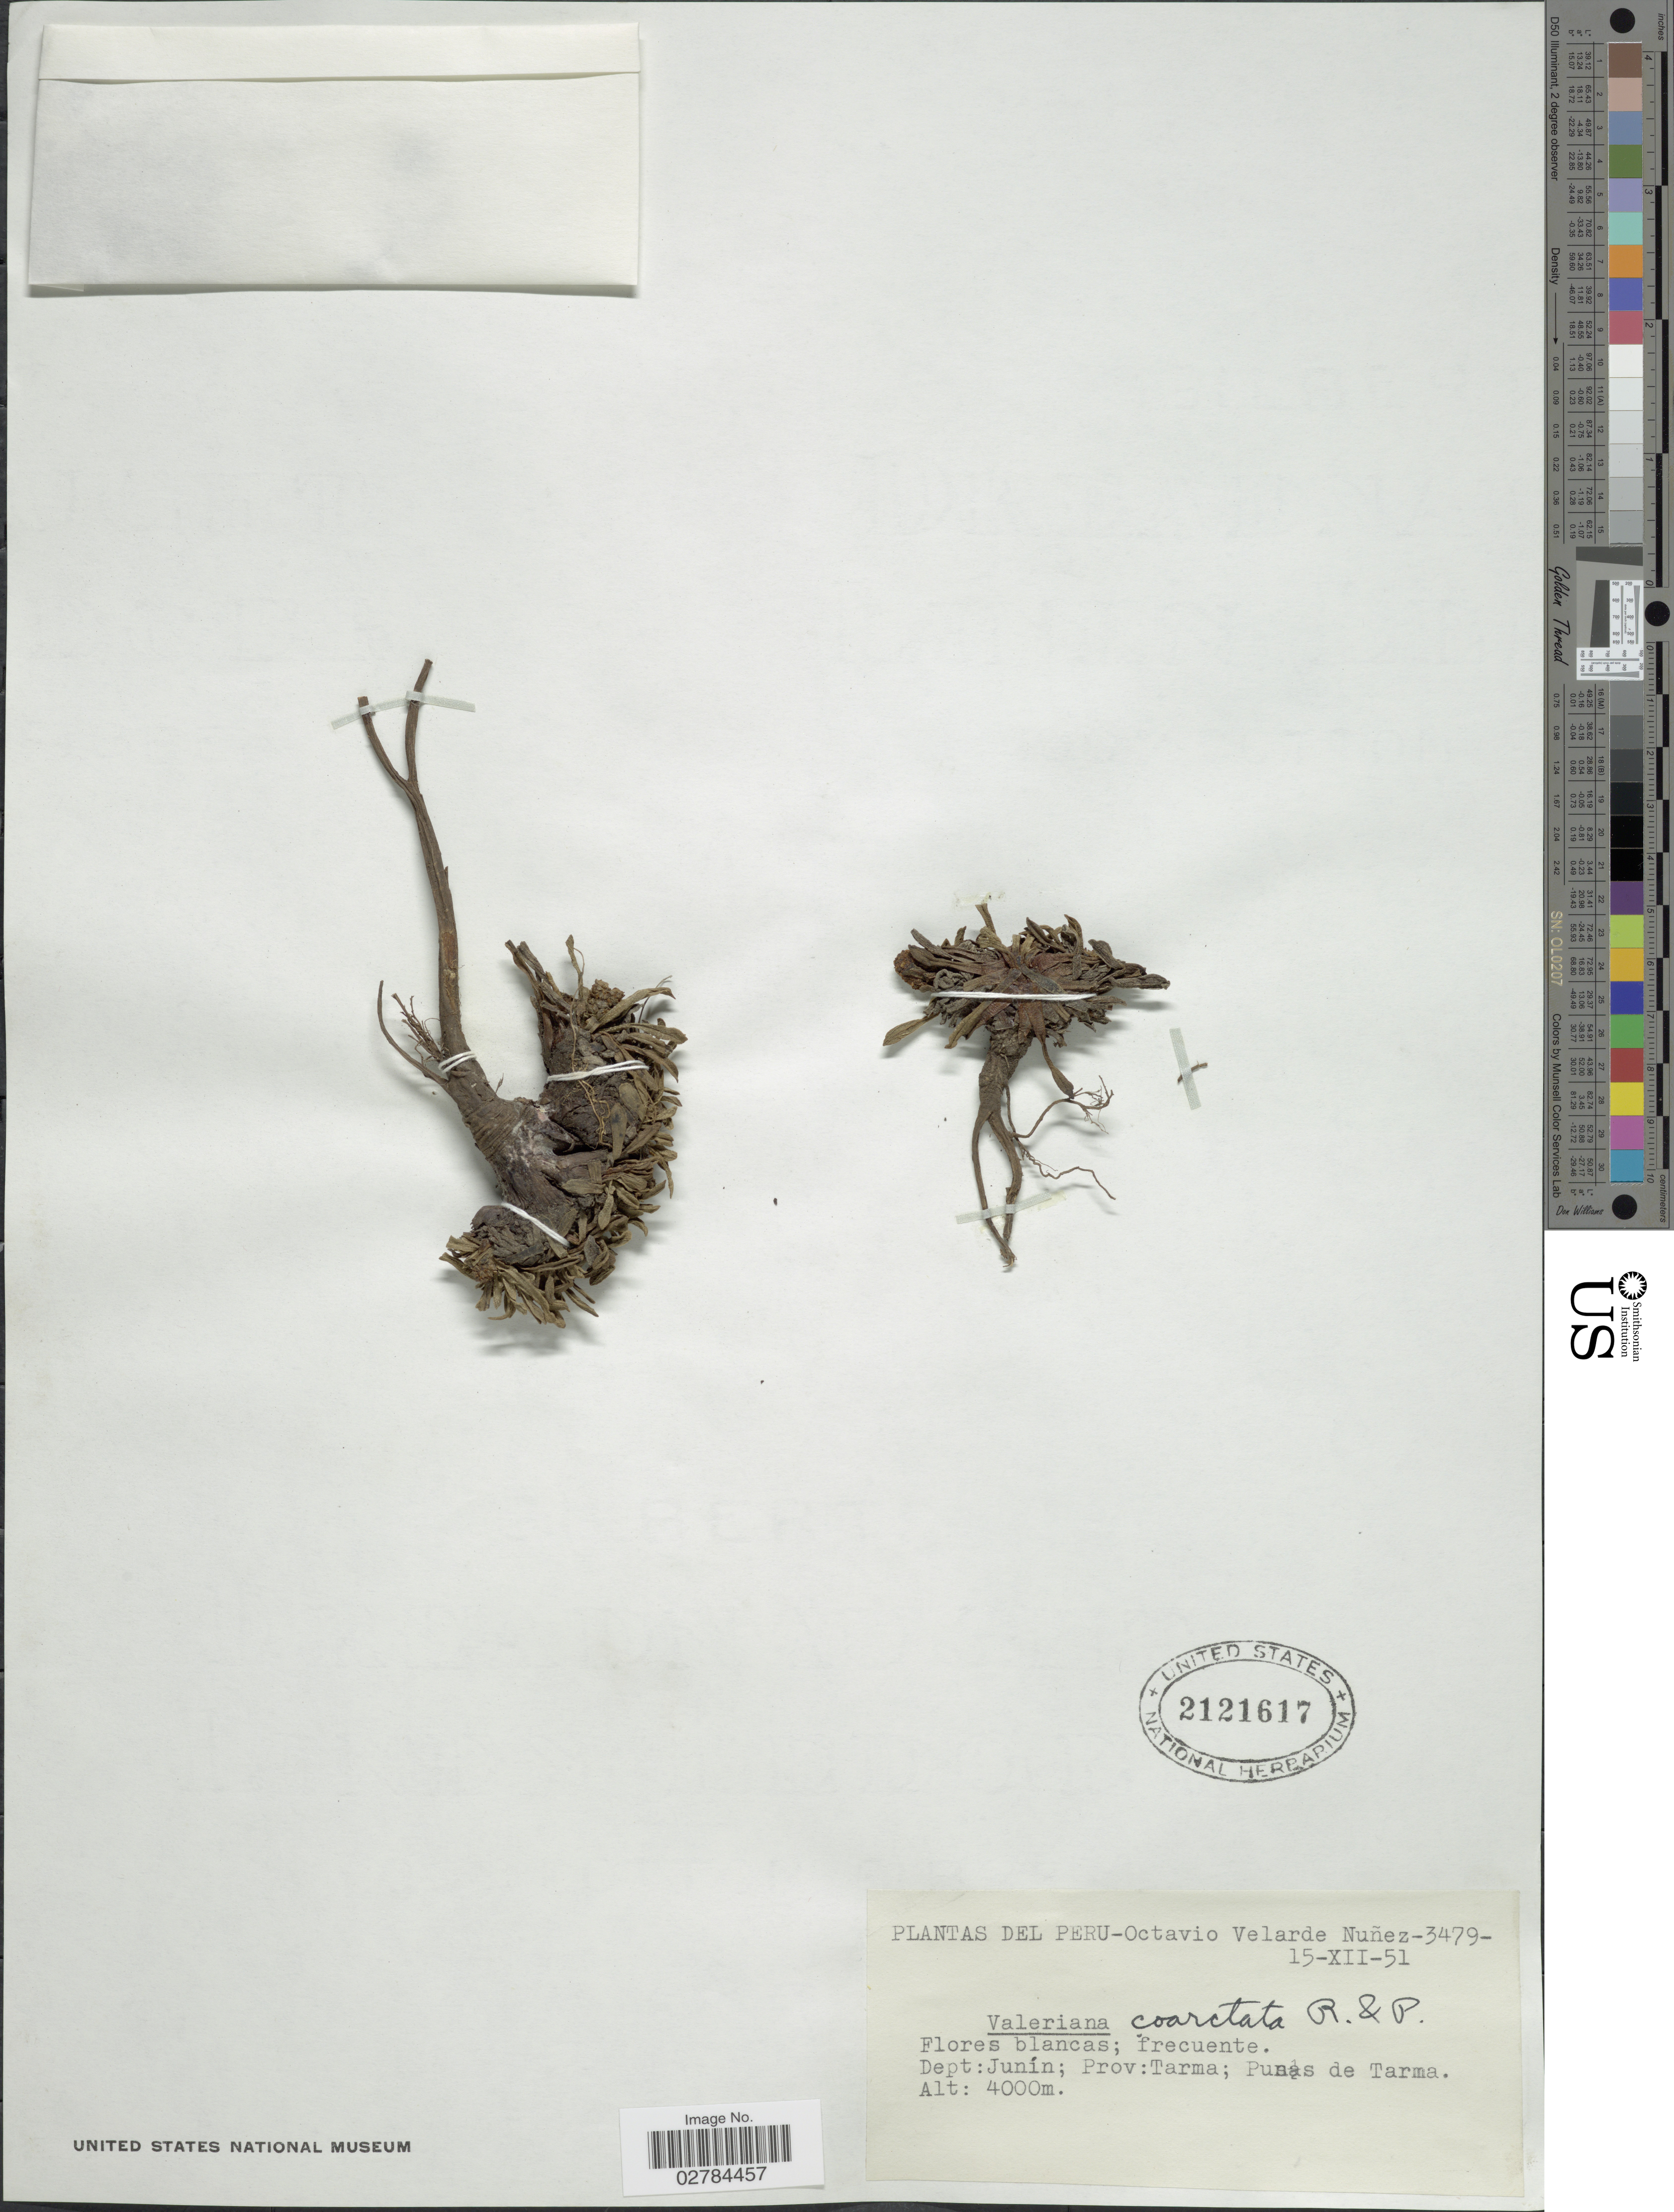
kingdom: Plantae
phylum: Tracheophyta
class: Magnoliopsida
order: Dipsacales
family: Caprifoliaceae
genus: Valeriana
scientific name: Valeriana coarctata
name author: Ruiz & Pav.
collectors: O. Nuñez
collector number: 3479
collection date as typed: Transcribed d/m/y: 15/12/51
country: Peru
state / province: Junín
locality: Dept: Junín; Prov: Tarma; Punas de Tarma.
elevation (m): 4000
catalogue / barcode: US 2121617